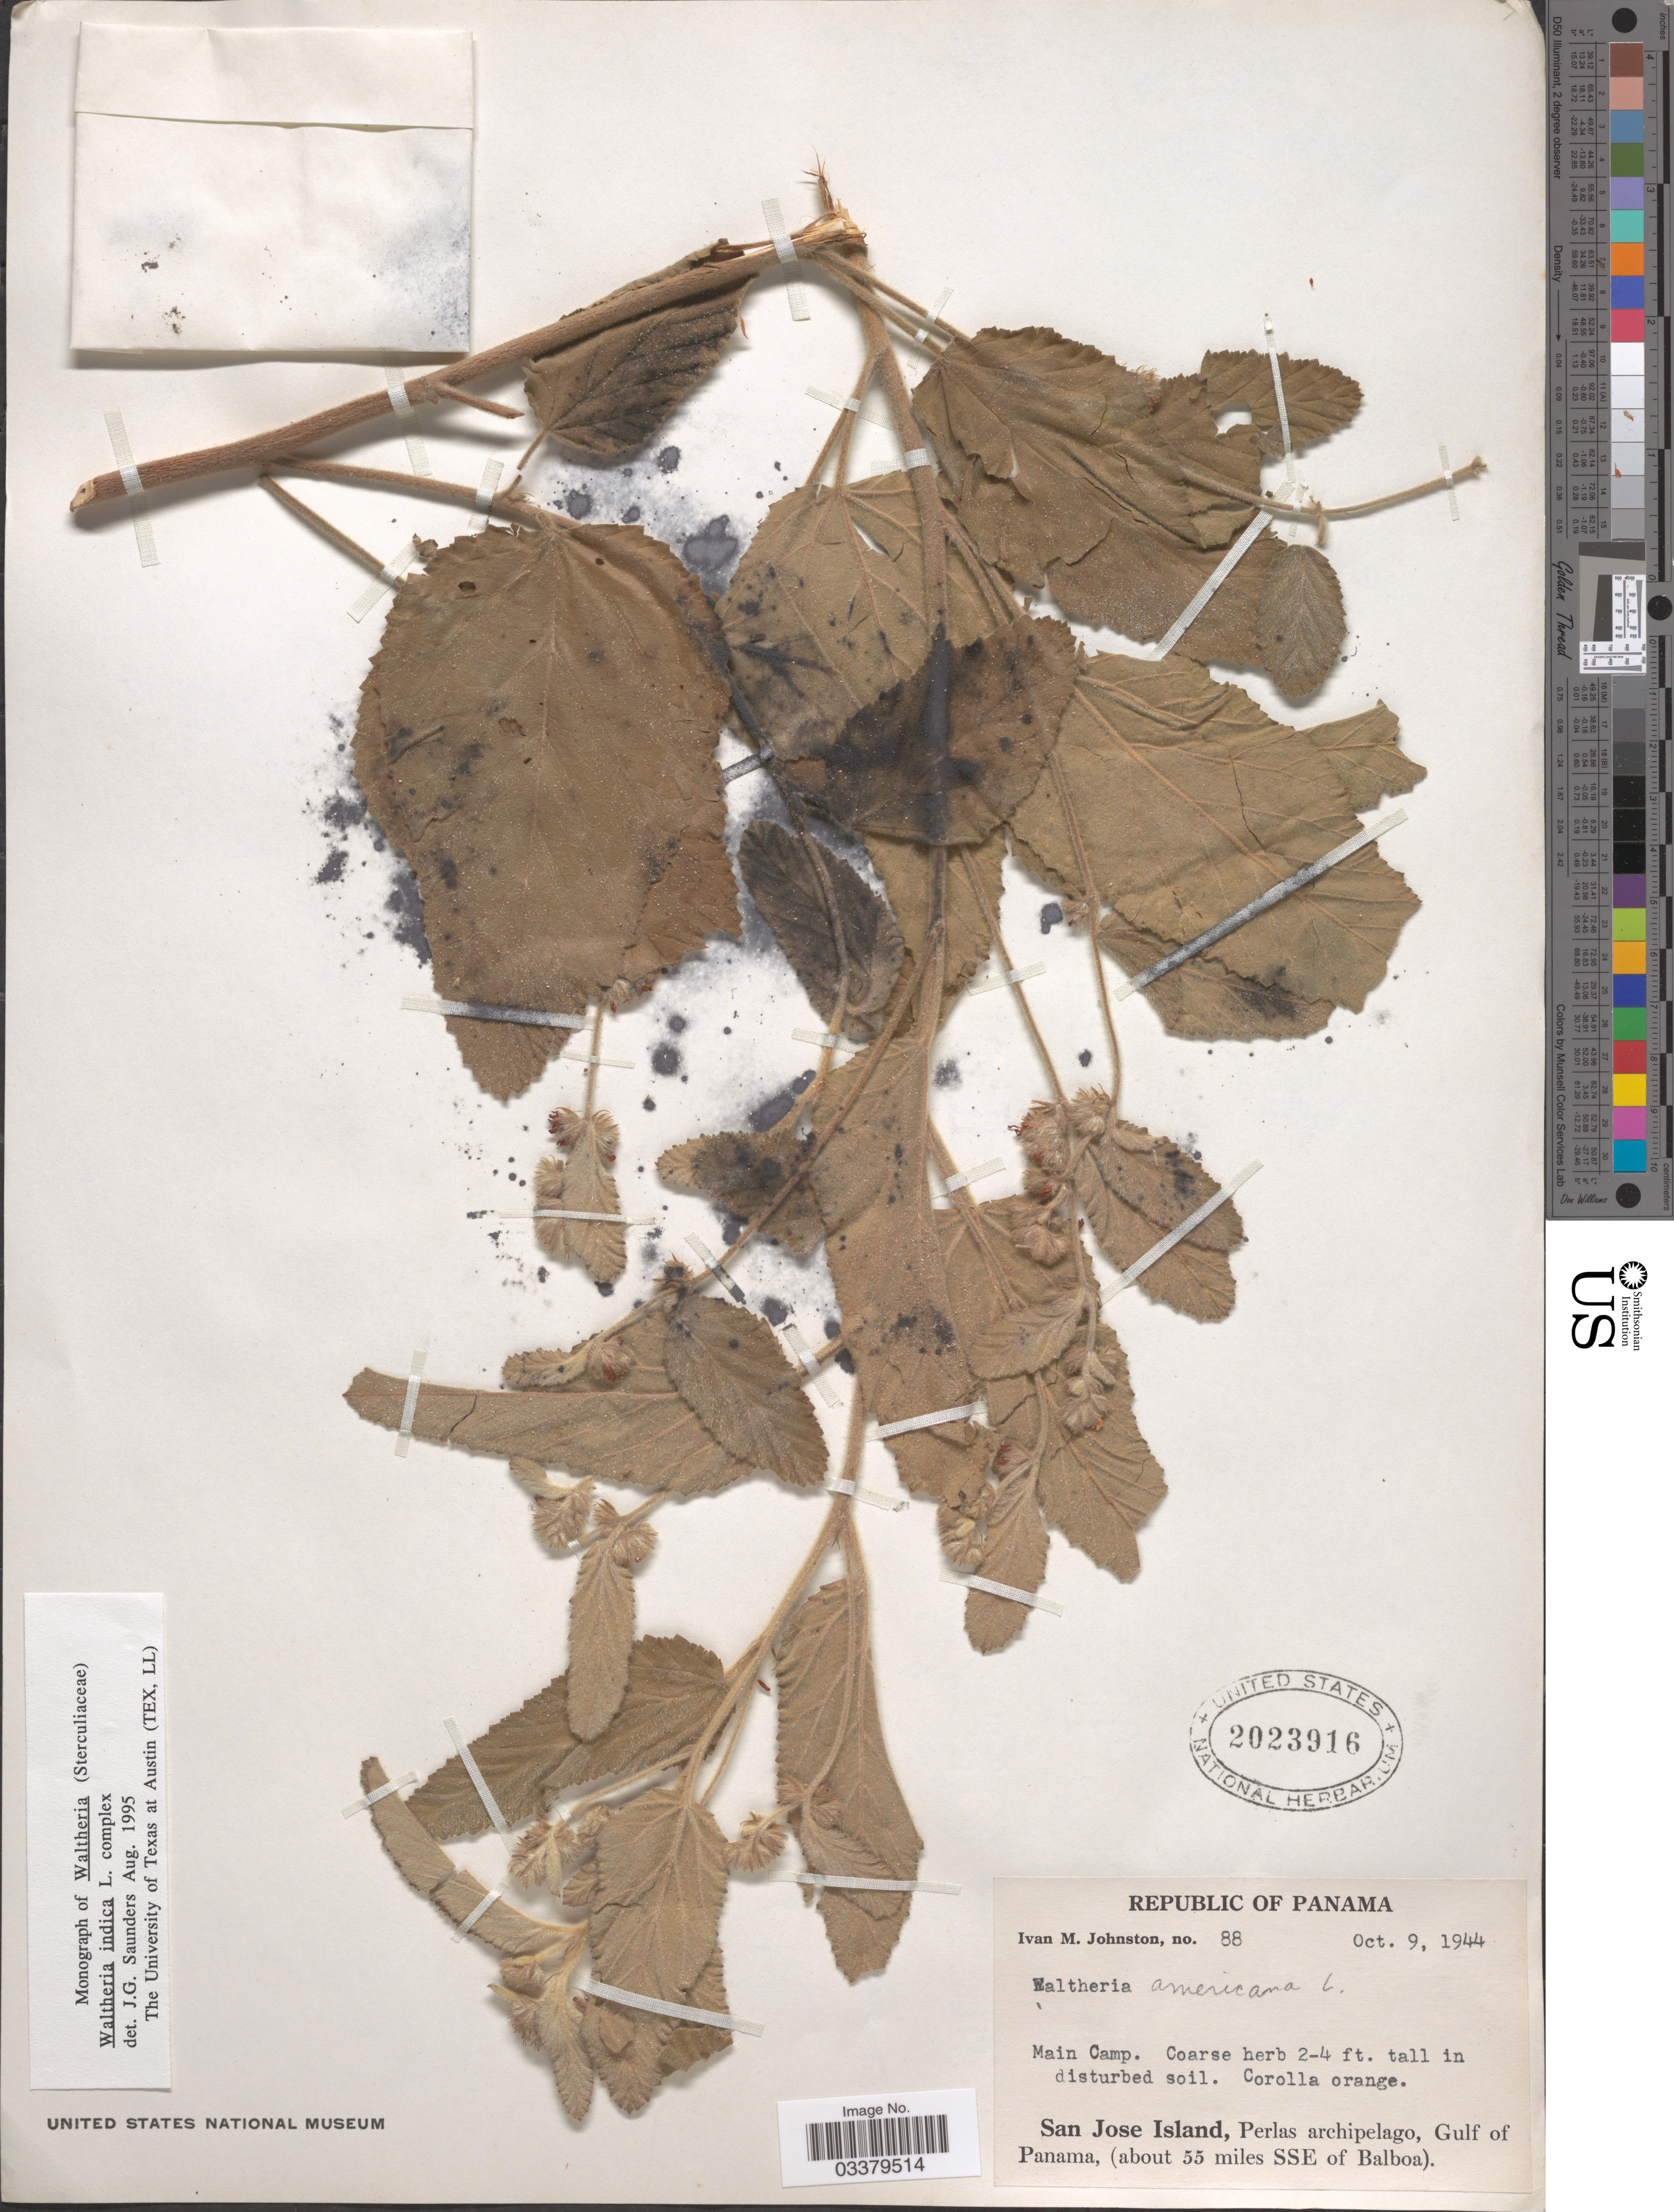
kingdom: Plantae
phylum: Tracheophyta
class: Magnoliopsida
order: Malvales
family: Malvaceae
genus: Waltheria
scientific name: Waltheria indica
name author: L.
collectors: I.M. Johnston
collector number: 88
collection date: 1944-10-09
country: Panama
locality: Main Camp. San Jose Island, Perlas archipelago, Gulf of Panama, (about 55 miles SSE of Balboa).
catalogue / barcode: US 2023916